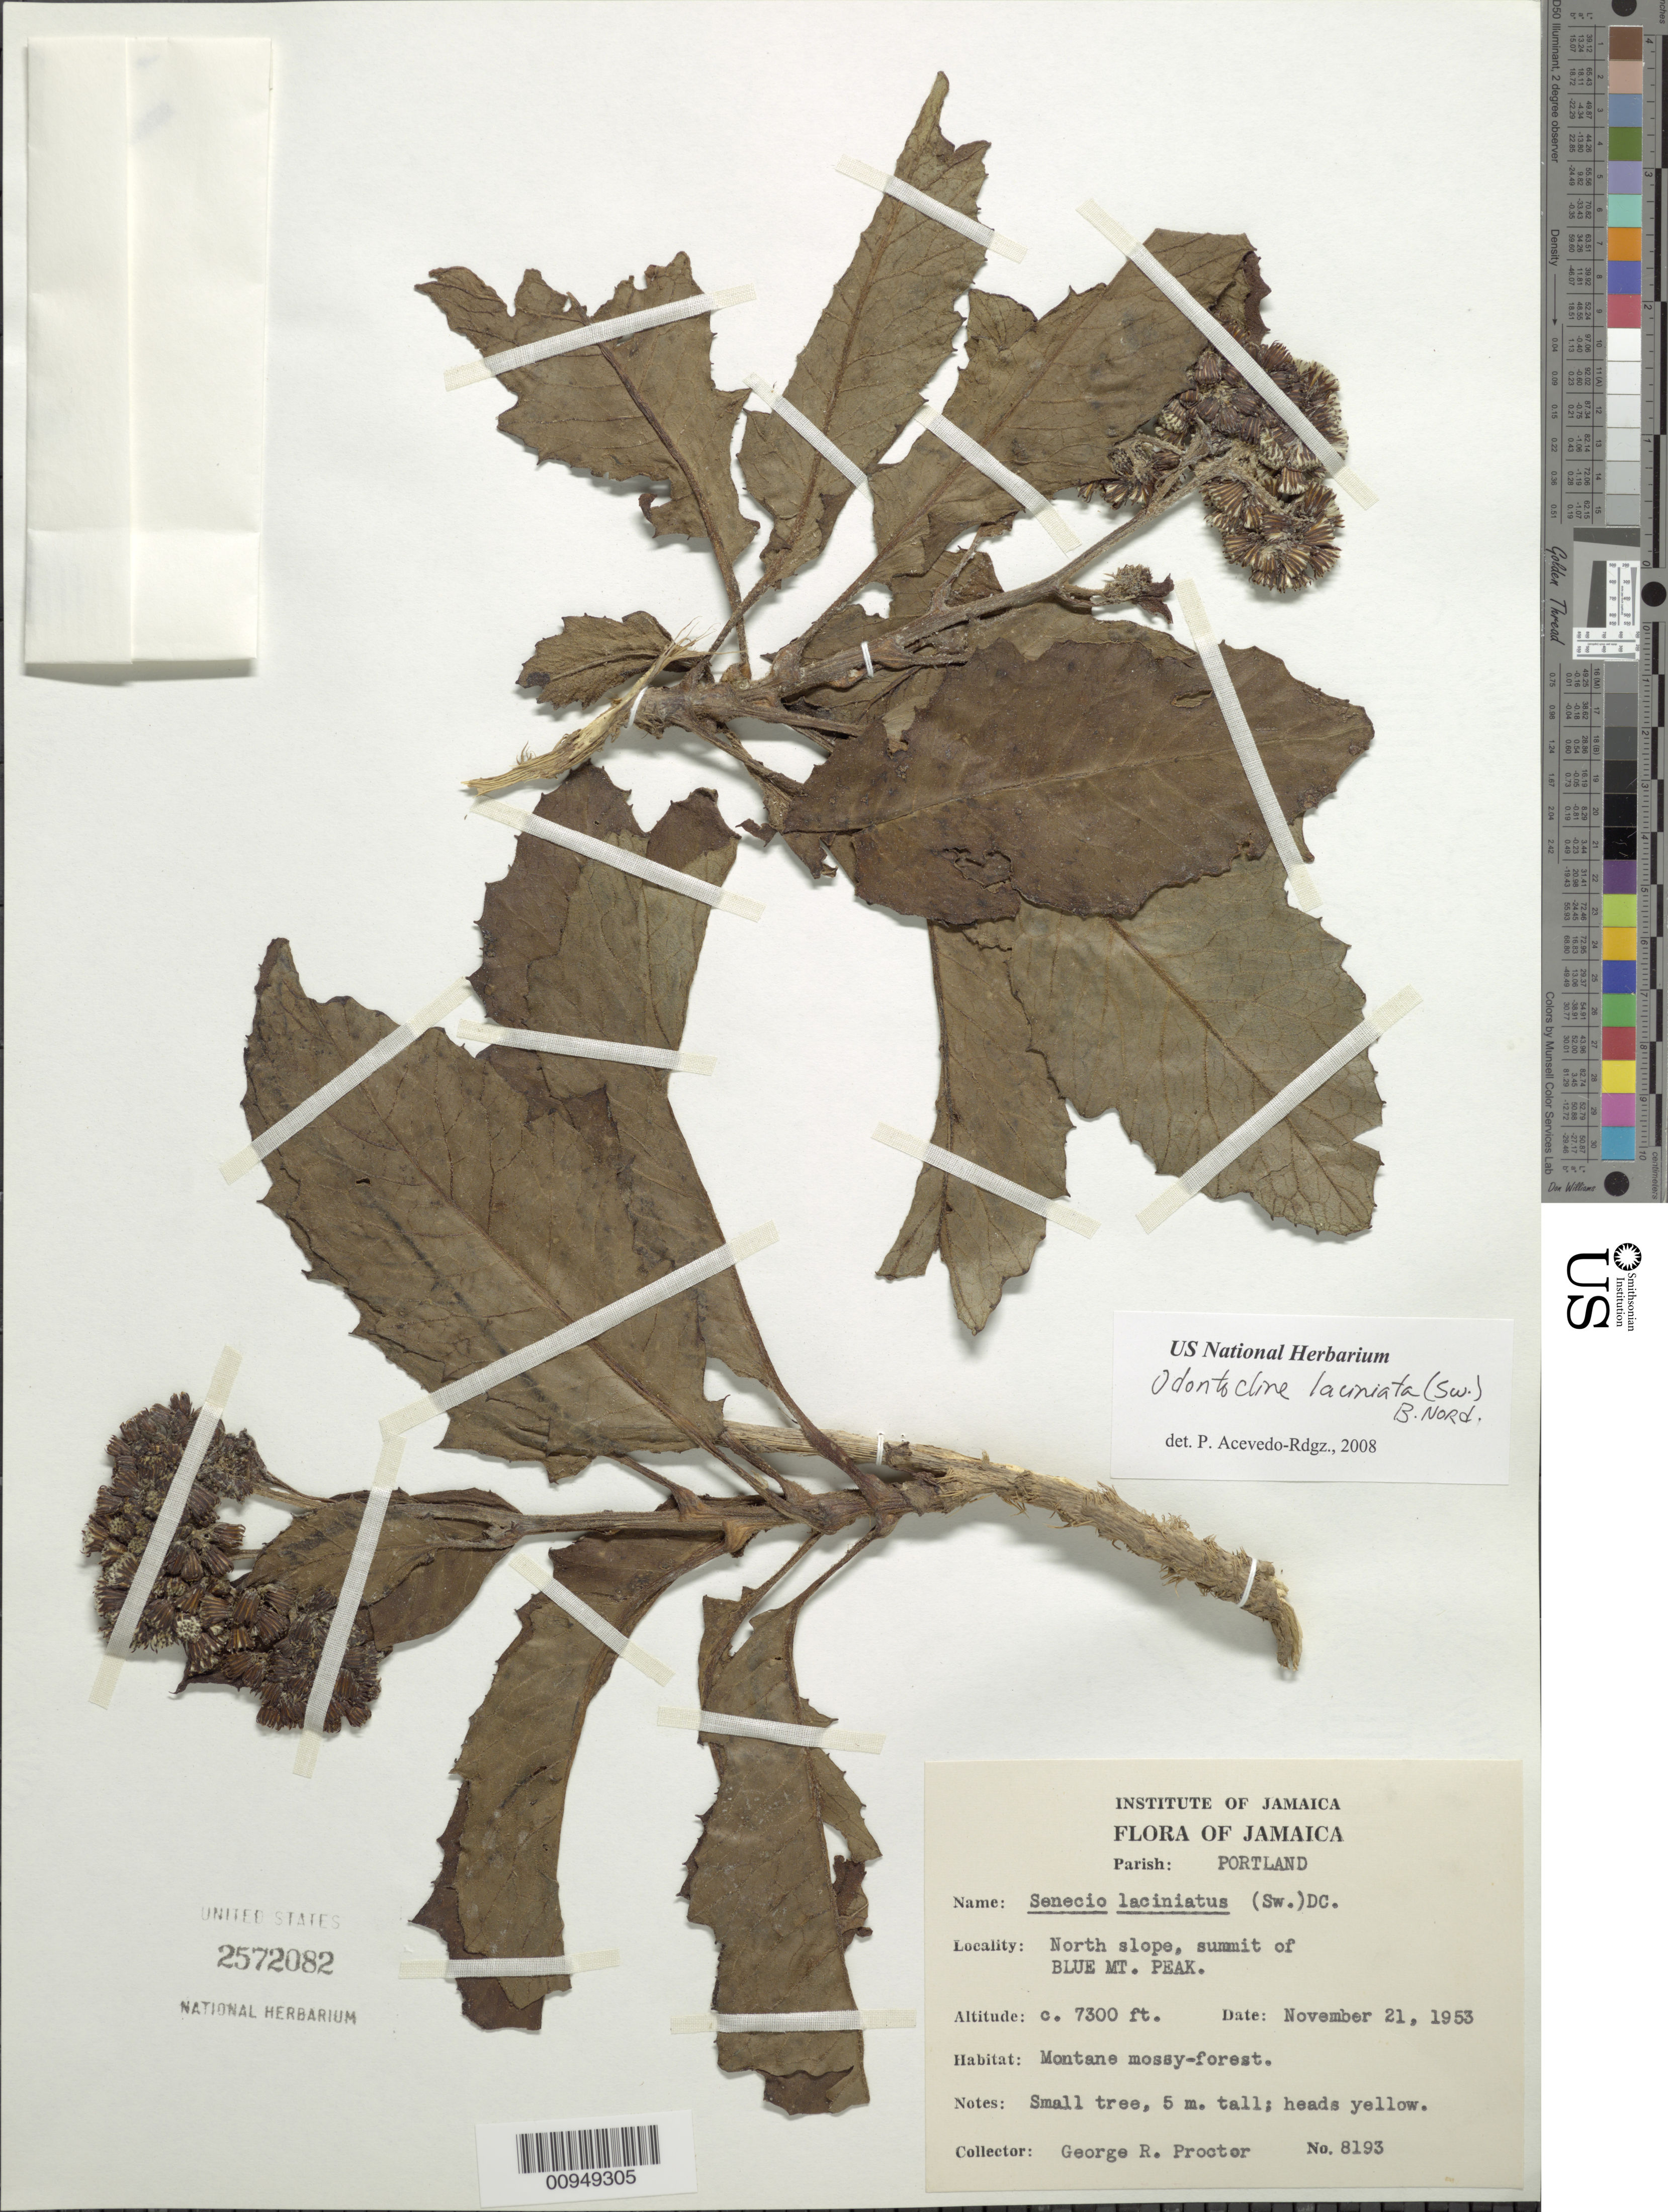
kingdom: Plantae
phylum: Tracheophyta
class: Magnoliopsida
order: Asterales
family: Asteraceae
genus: Odontocline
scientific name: Odontocline laciniata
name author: (Sw.) B. Nord.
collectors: G. R. Proctor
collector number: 8193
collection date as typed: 21 Nov 1953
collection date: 1953-11-21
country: Jamaica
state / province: Portland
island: Jamaica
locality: North slope, summit of Blue Mountain Peak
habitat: Montane mossy-forest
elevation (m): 2225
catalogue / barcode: US 2572082